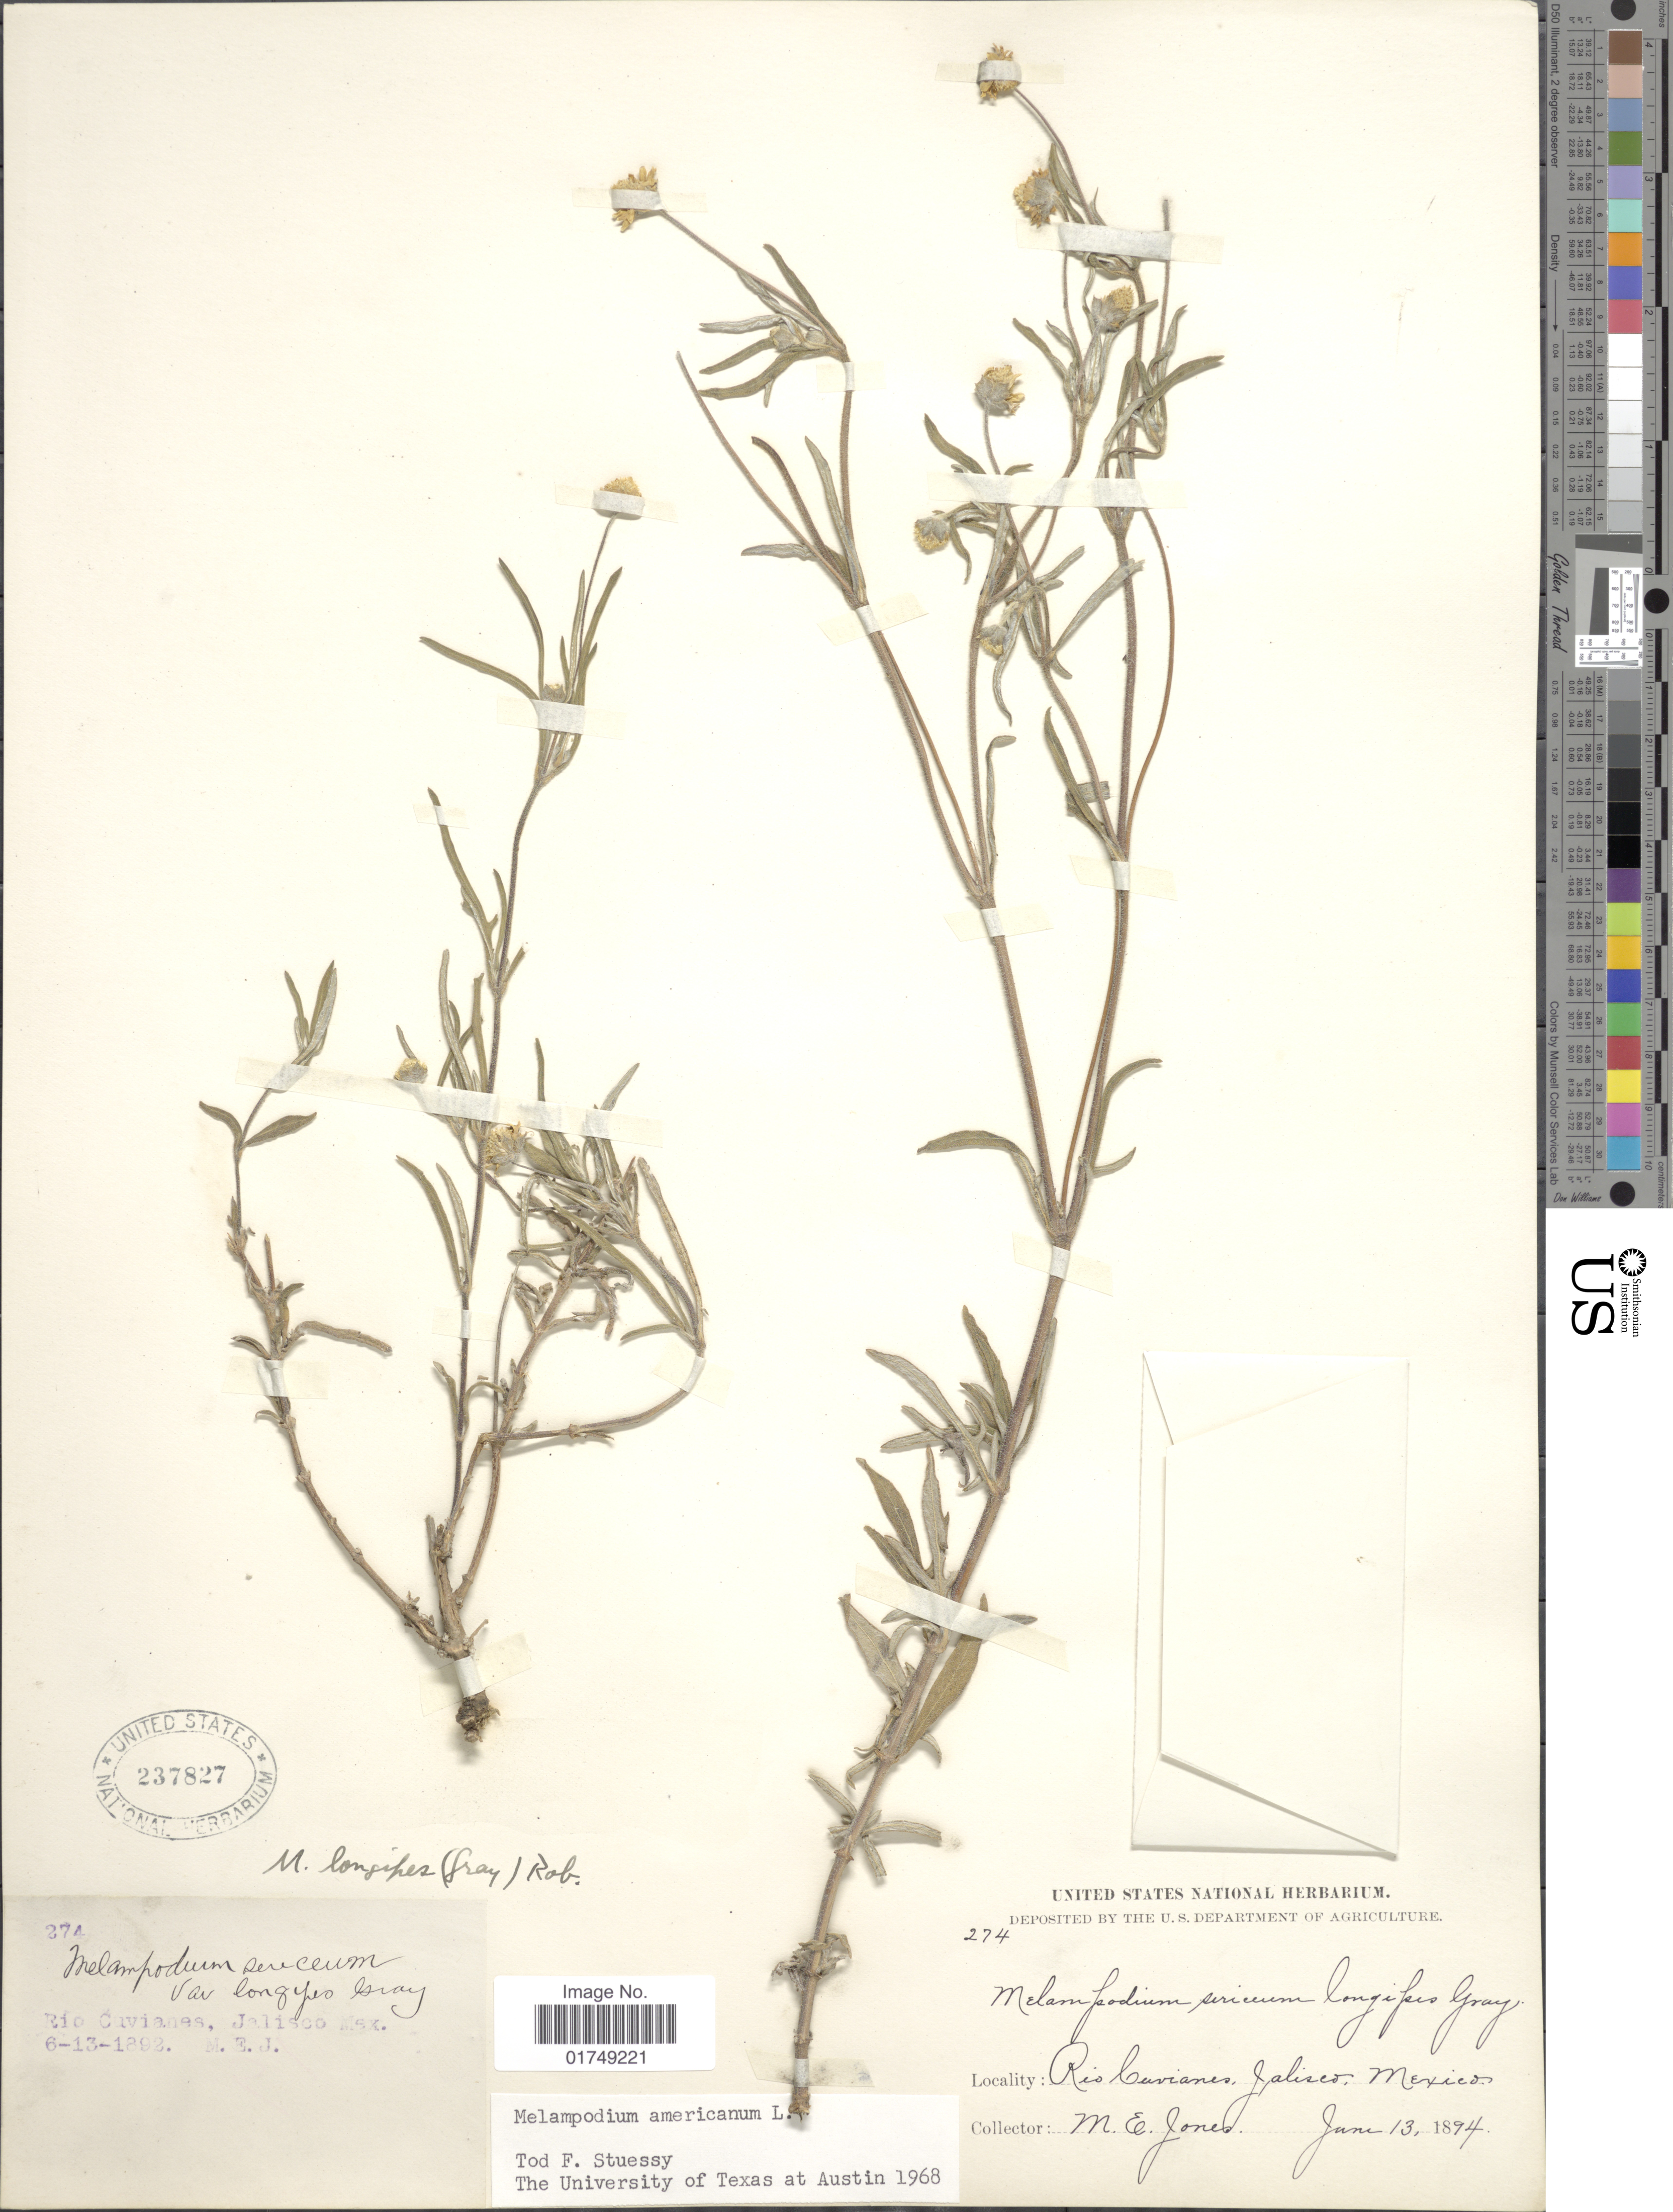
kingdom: Plantae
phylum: Tracheophyta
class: Magnoliopsida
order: Asterales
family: Asteraceae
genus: Melampodium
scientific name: Melampodium americanum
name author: L.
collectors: M. E. Jones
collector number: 274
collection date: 1894-06-13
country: Mexico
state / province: Jalisco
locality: Rio Cavianes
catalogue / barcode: US 237827